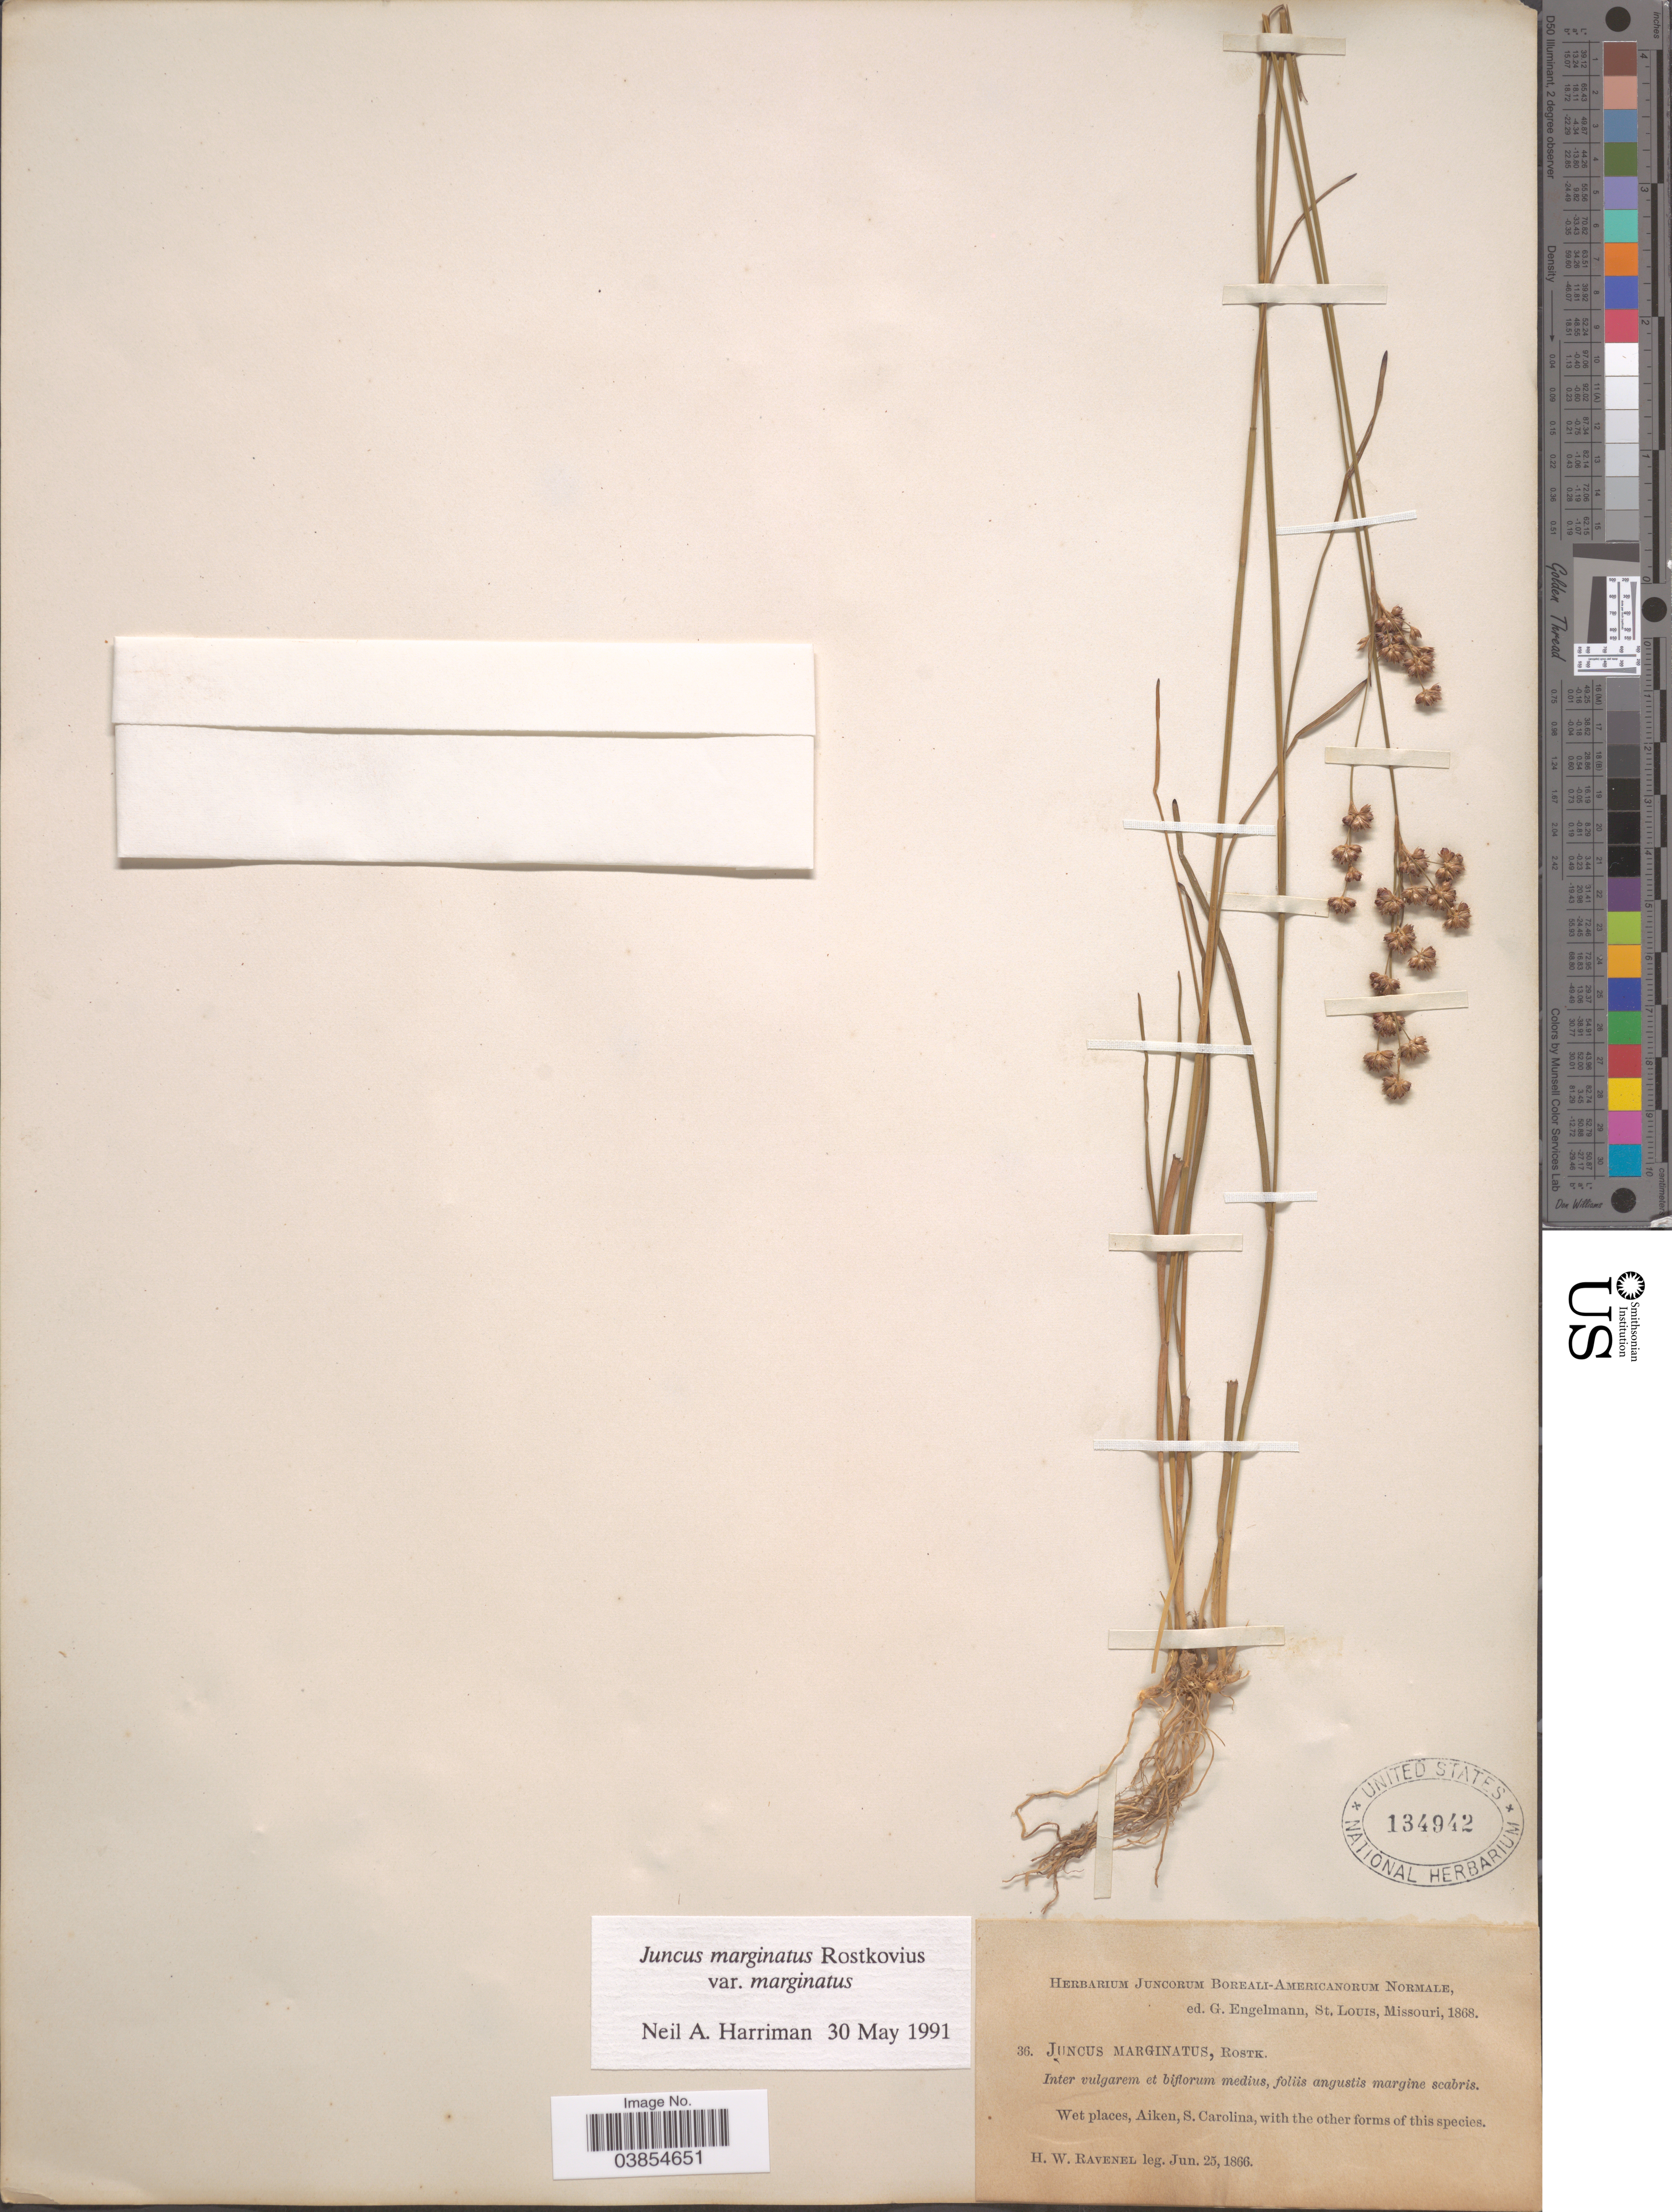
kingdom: Plantae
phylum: Tracheophyta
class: Liliopsida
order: Poales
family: Juncaceae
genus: Juncus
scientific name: Juncus marginatus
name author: Rostk.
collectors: H. Ravenel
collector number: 36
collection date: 1866-06-25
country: United States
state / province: South Carolina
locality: Wet places, Aiken, S. Carolina.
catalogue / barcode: US 134942